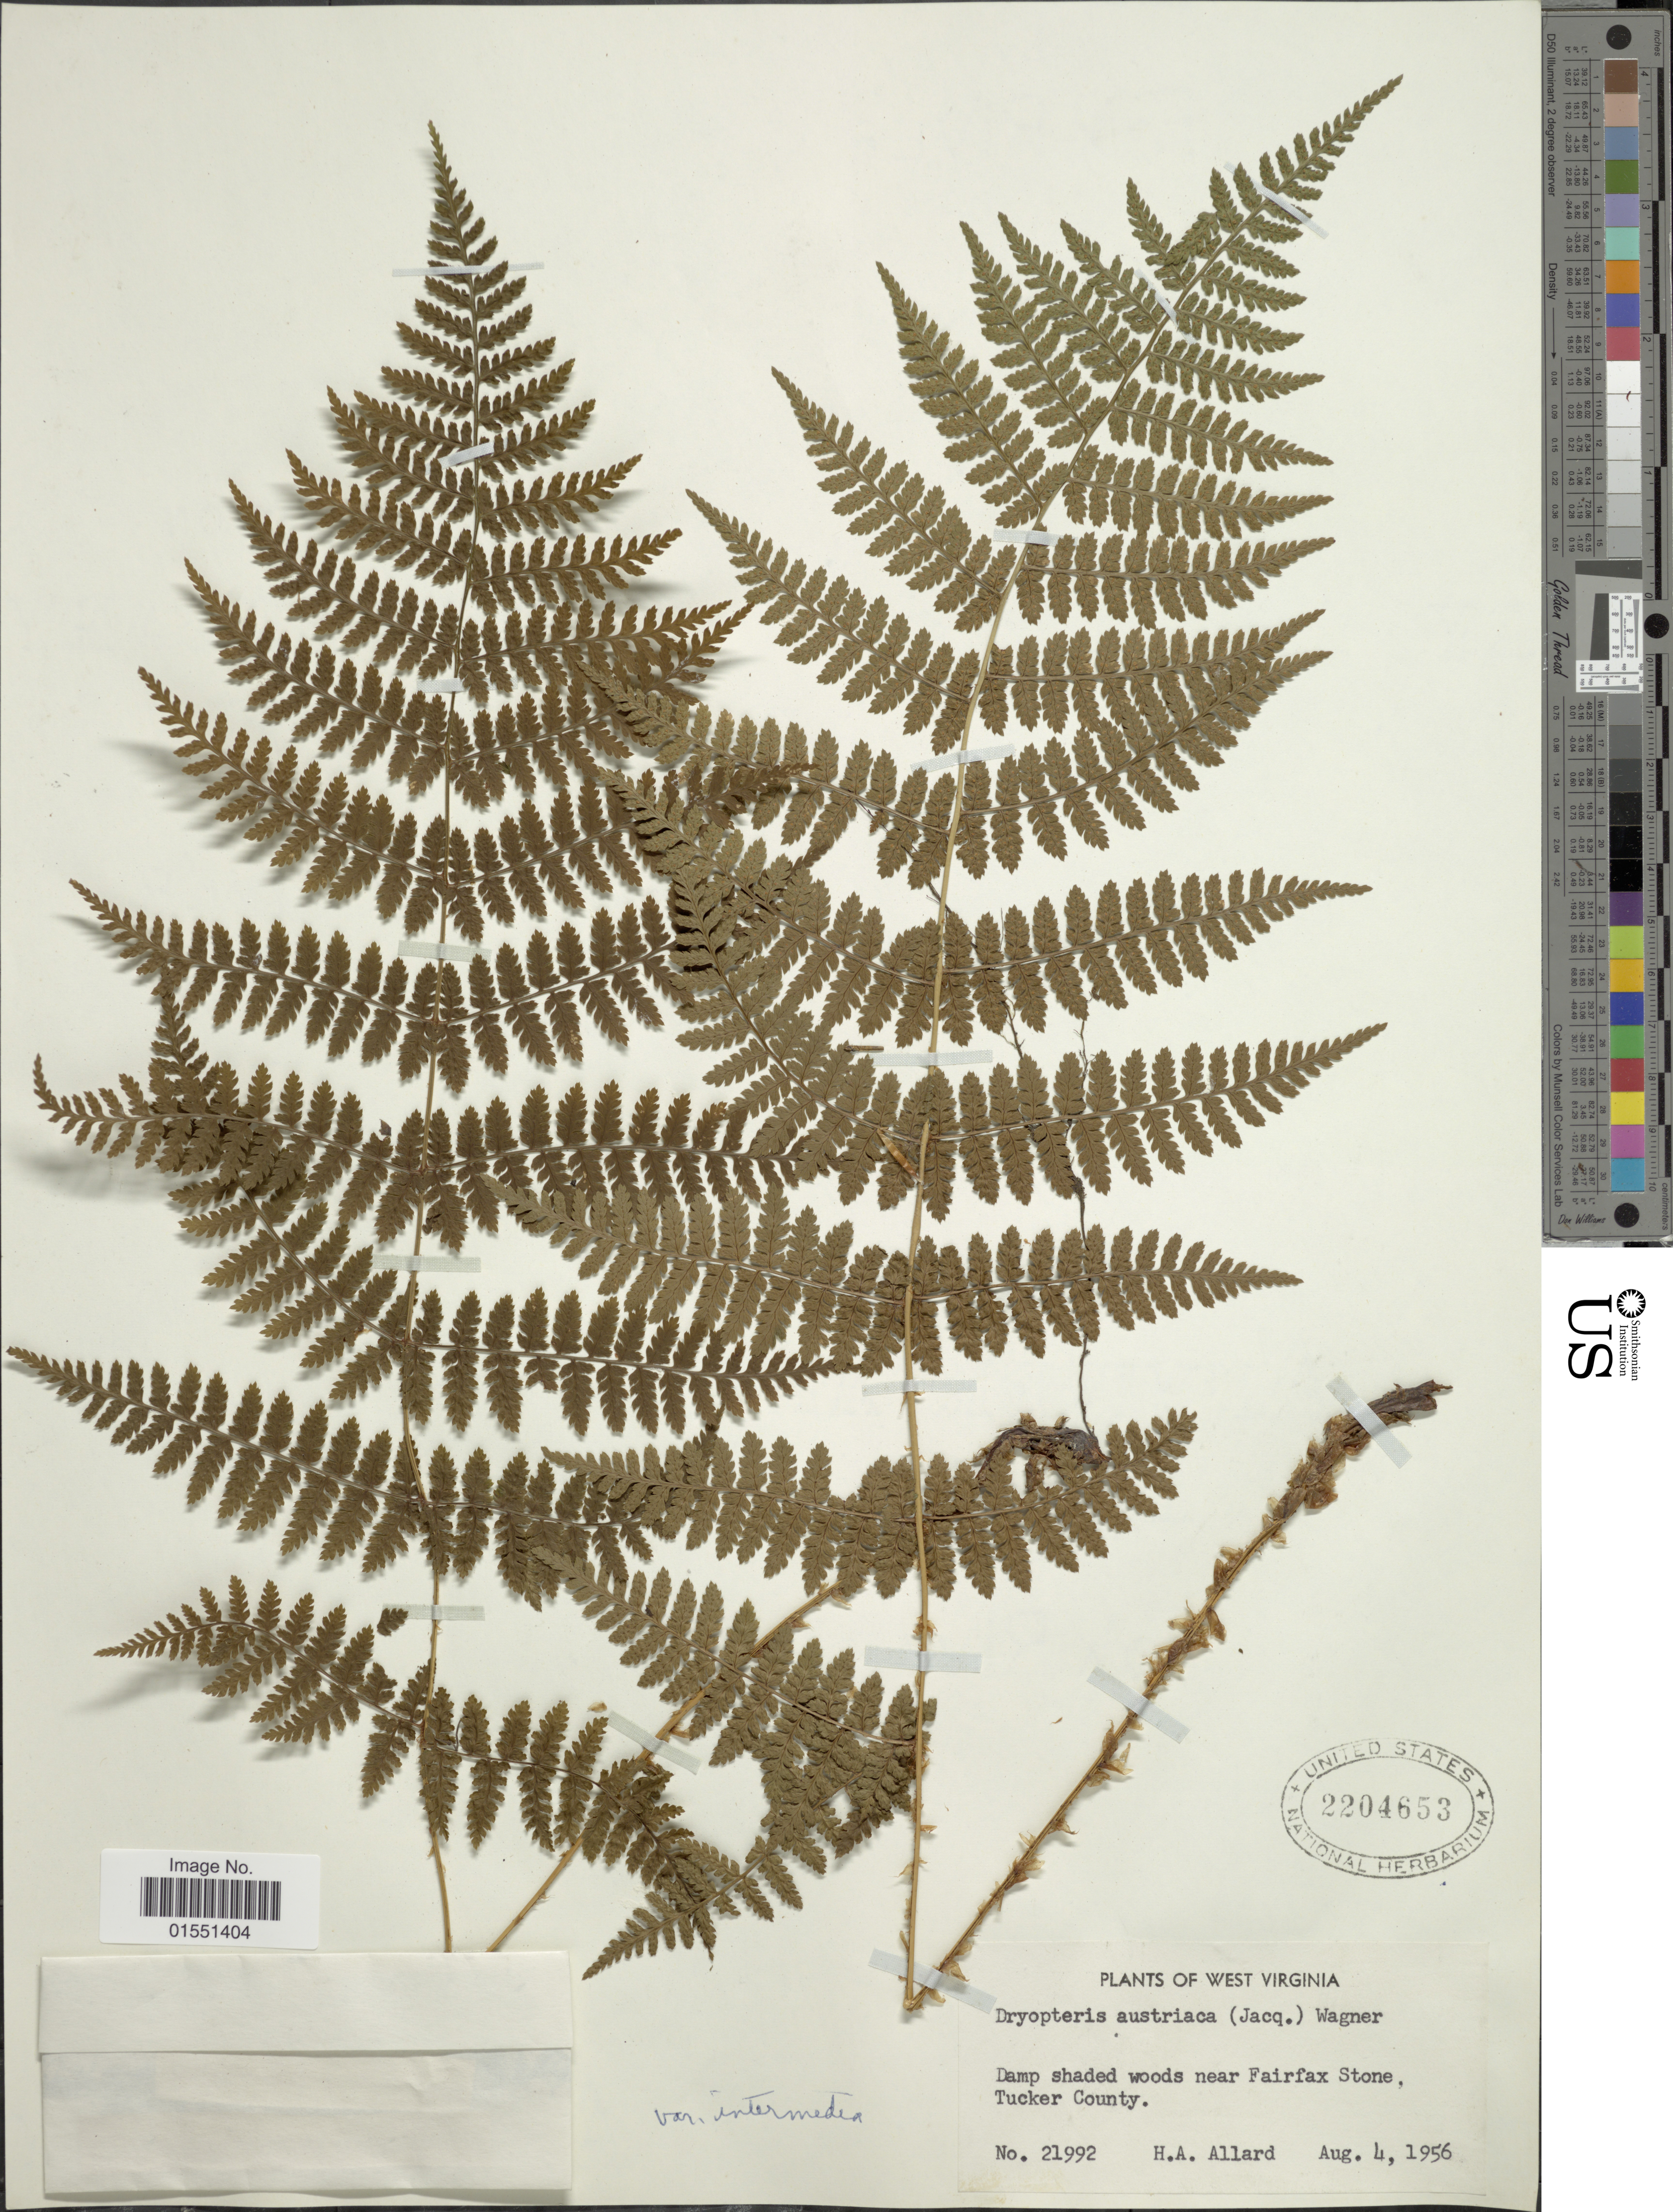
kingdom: Plantae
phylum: Tracheophyta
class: Polypodiopsida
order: Polypodiales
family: Dryopteridaceae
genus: Dryopteris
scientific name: Dryopteris intermedia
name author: (Muhl.) A. Gray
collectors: A. H. Allard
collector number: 21992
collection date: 1956-08-04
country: United States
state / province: West Virginia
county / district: Tucker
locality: Damp shaded woods near Fairfax Stone, Tucker County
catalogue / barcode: US 2204653